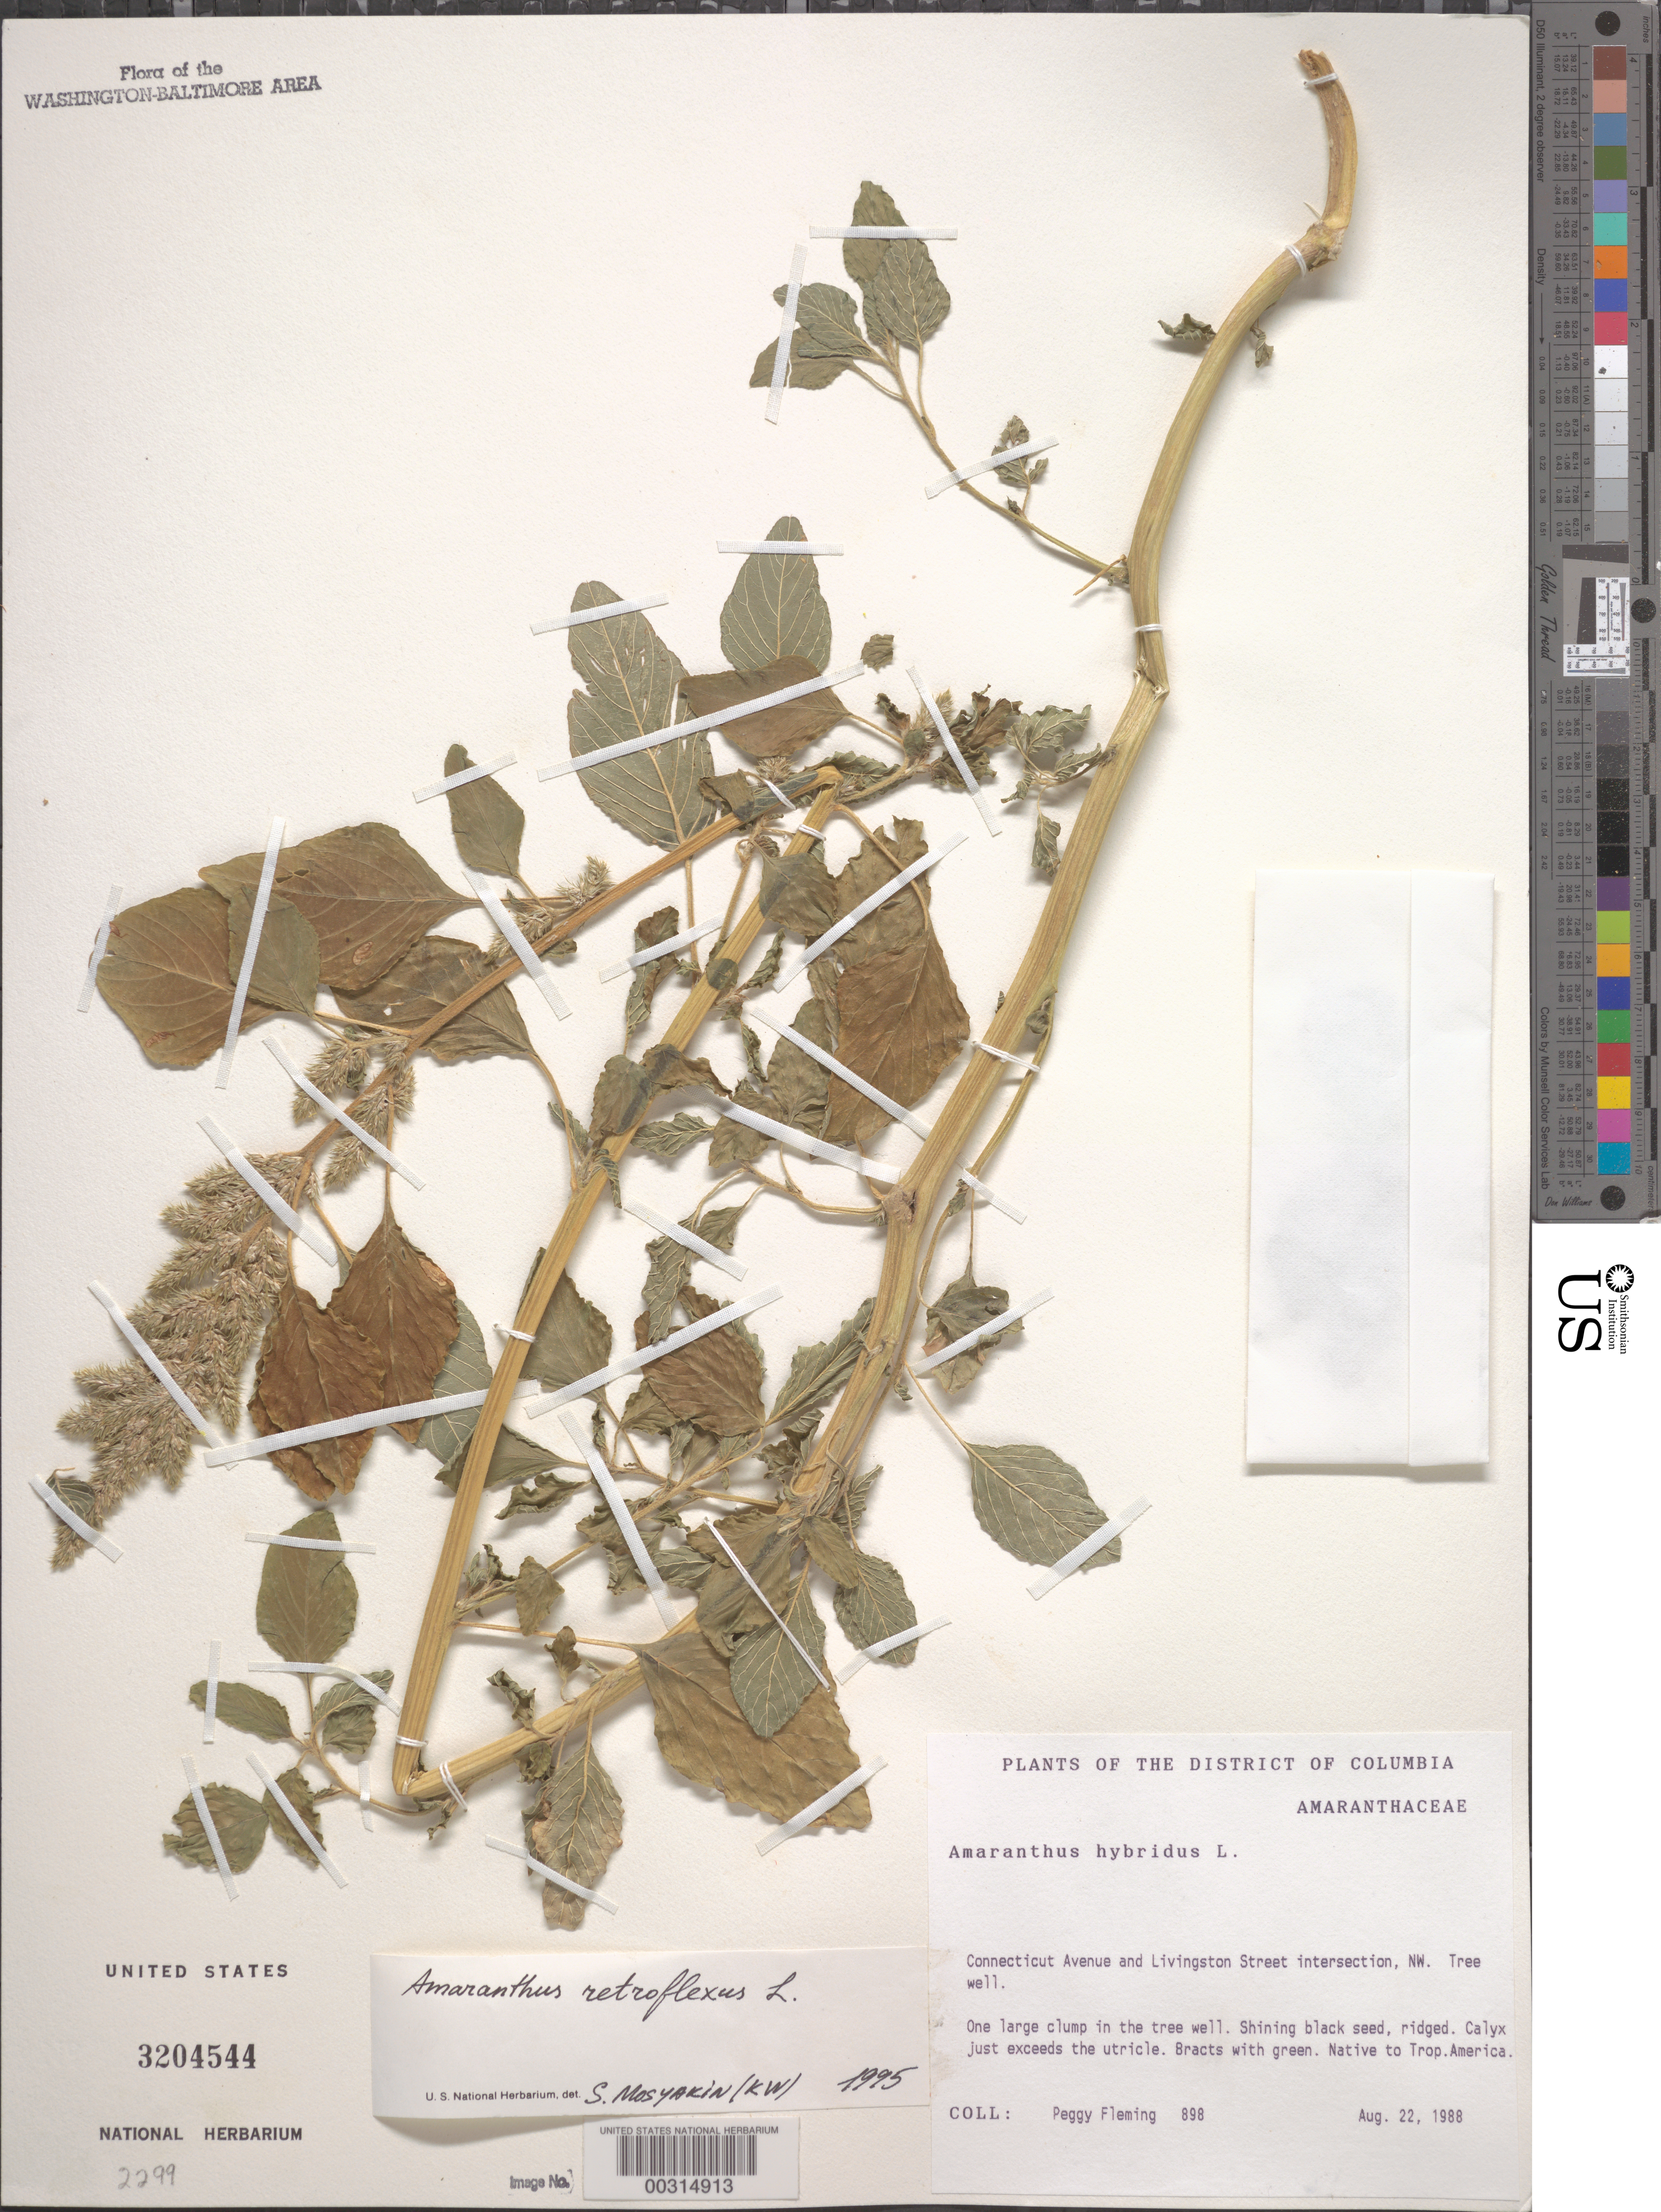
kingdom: Plantae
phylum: Tracheophyta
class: Magnoliopsida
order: Caryophyllales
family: Amaranthaceae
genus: Amaranthus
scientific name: Amaranthus retroflexus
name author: L.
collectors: P. Fleming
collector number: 898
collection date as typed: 22 Aug 1988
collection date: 1988-08-22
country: United States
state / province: District of Columbia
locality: Connecticut Ave. and Livingston Street intersection, NW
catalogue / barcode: US 3204544